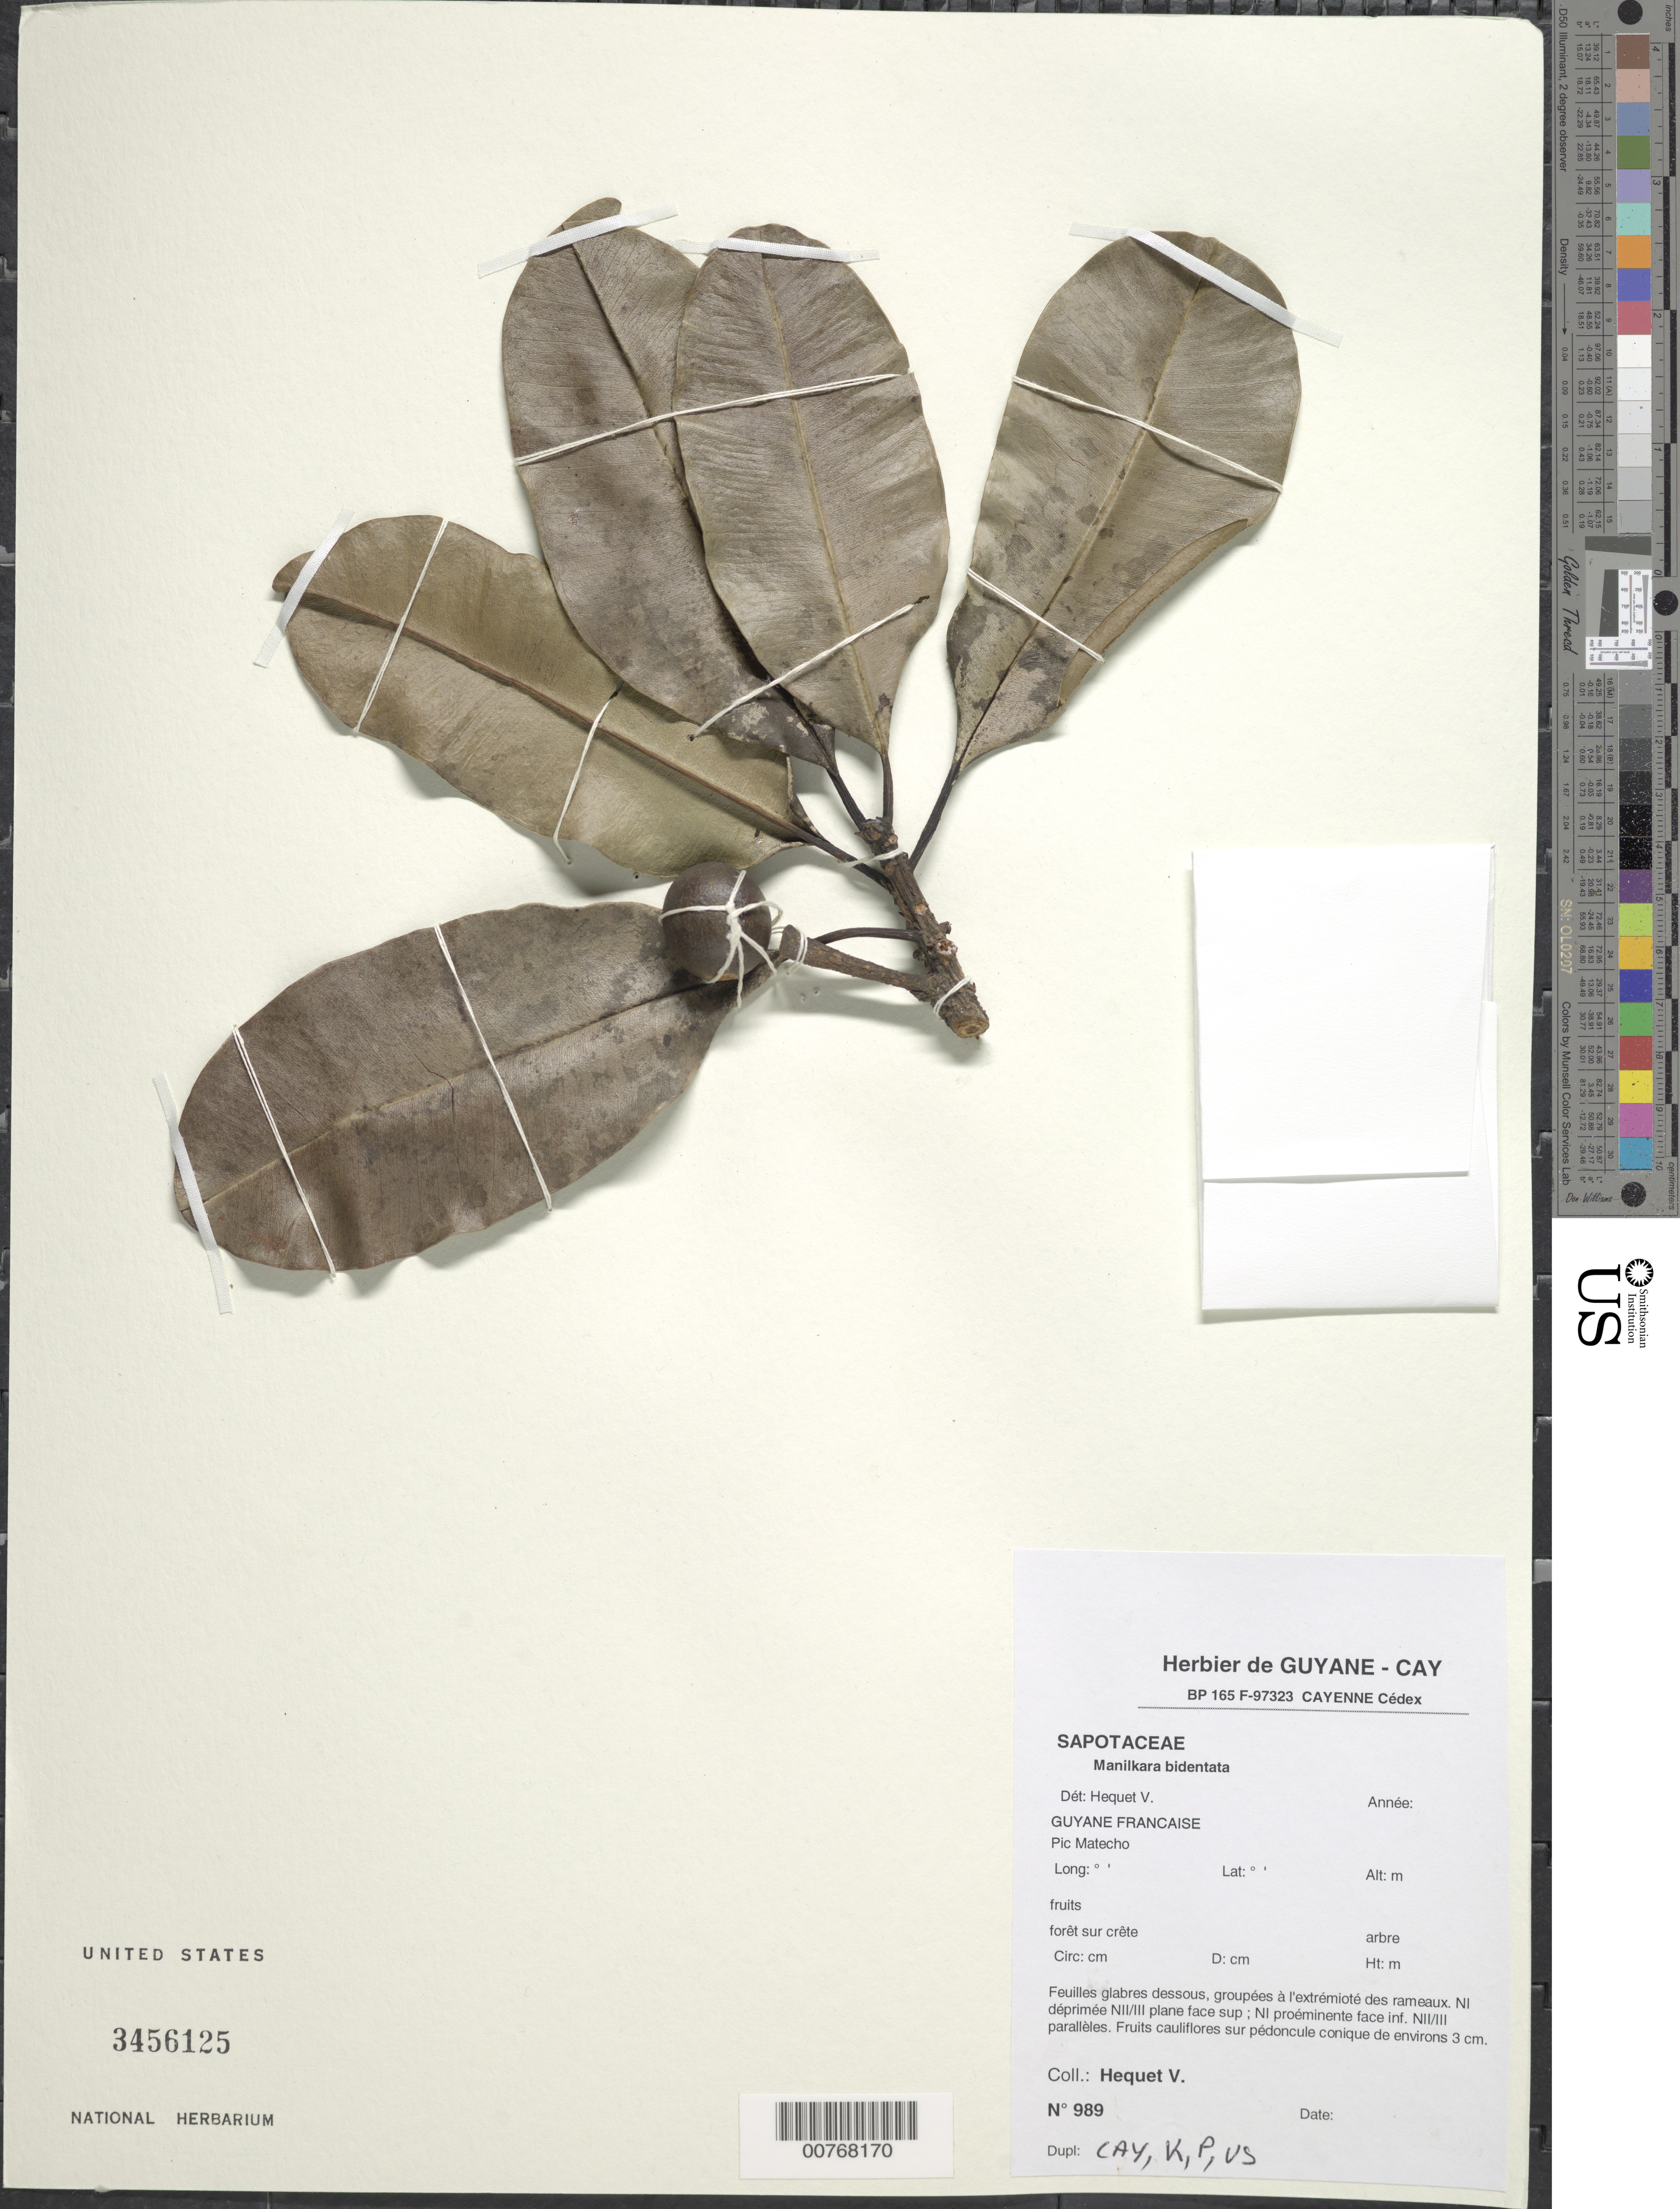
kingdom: Plantae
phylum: Tracheophyta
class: Magnoliopsida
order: Ericales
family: Sapotaceae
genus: Manilkara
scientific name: Manilkara bidentata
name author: (A. DC.) A. Chev.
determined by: Hequet, V.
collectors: V. Hequet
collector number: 989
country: French Guiana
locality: Pic Matécho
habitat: Forêt sur crête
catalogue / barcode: US 3456125